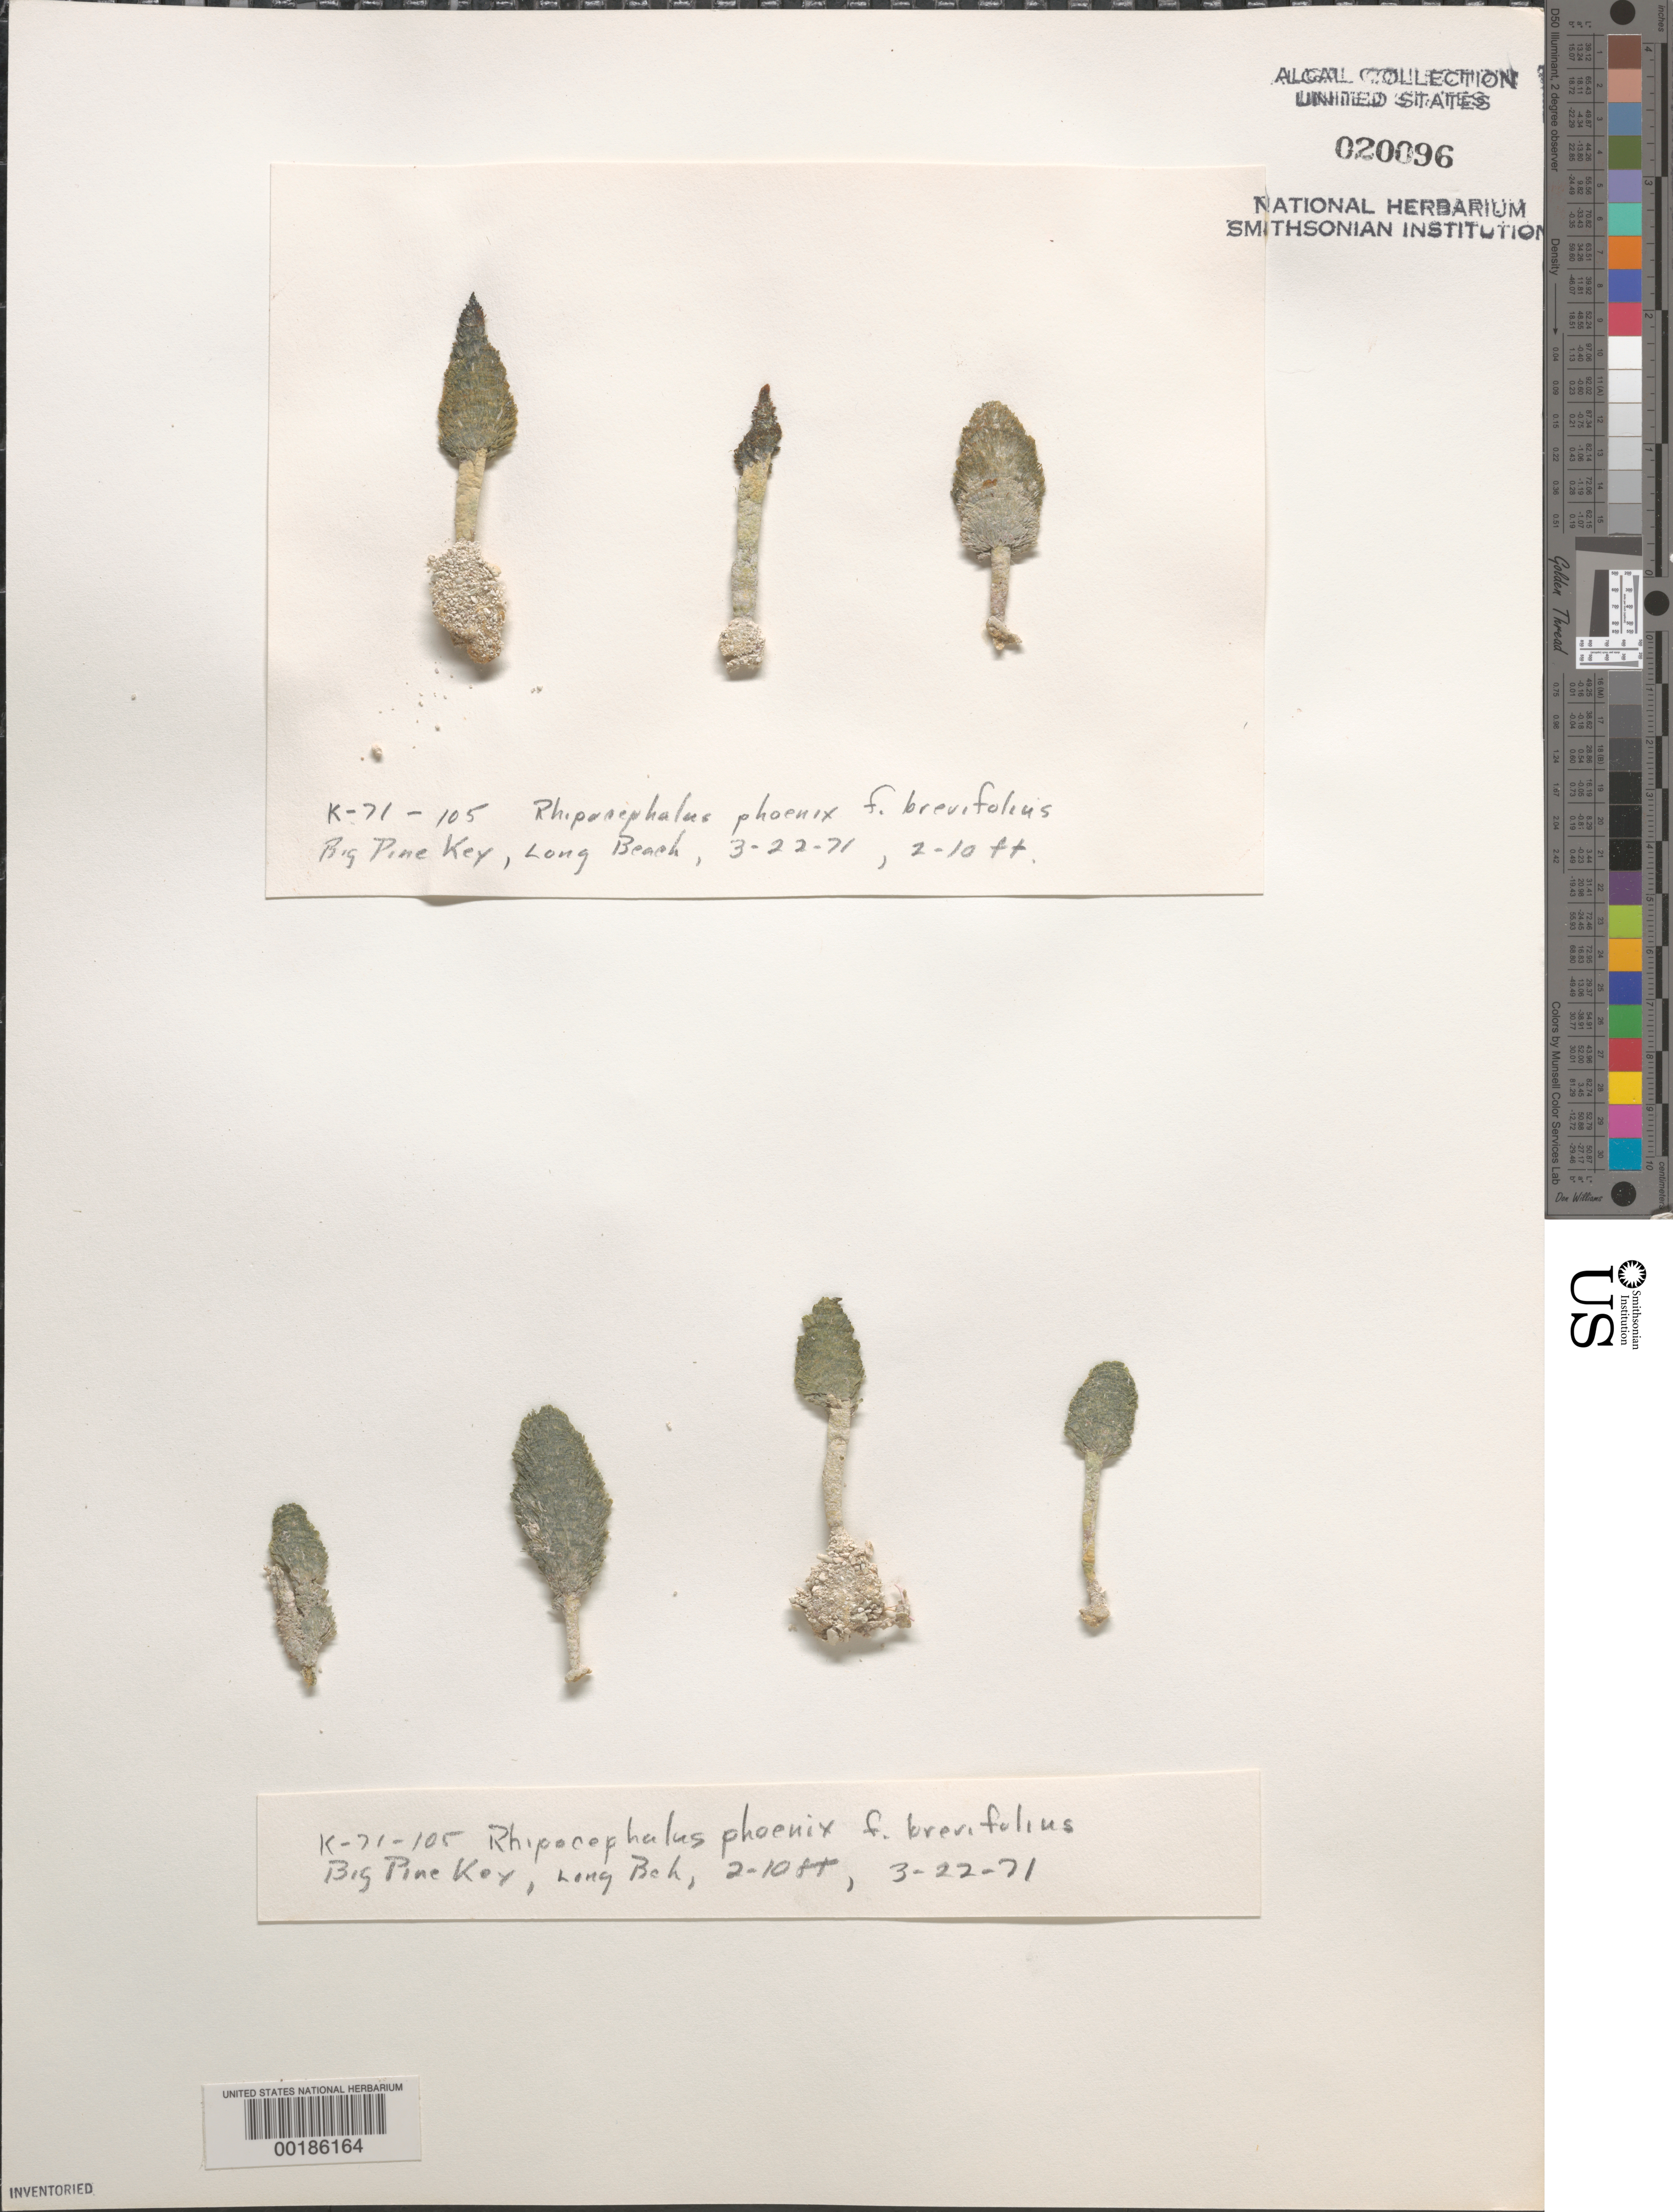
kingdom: Plantae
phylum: Chlorophyta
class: Ulvophyceae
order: Bryopsidales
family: Udoteaceae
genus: Rhipocephalus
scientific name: Rhipocephalus phoenix f. brevifolius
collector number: K-71-105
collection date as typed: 22 Mar 1971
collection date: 1971-03-22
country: United States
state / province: Florida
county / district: Monroe County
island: Big Pine Key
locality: Long Beach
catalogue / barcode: US 20096